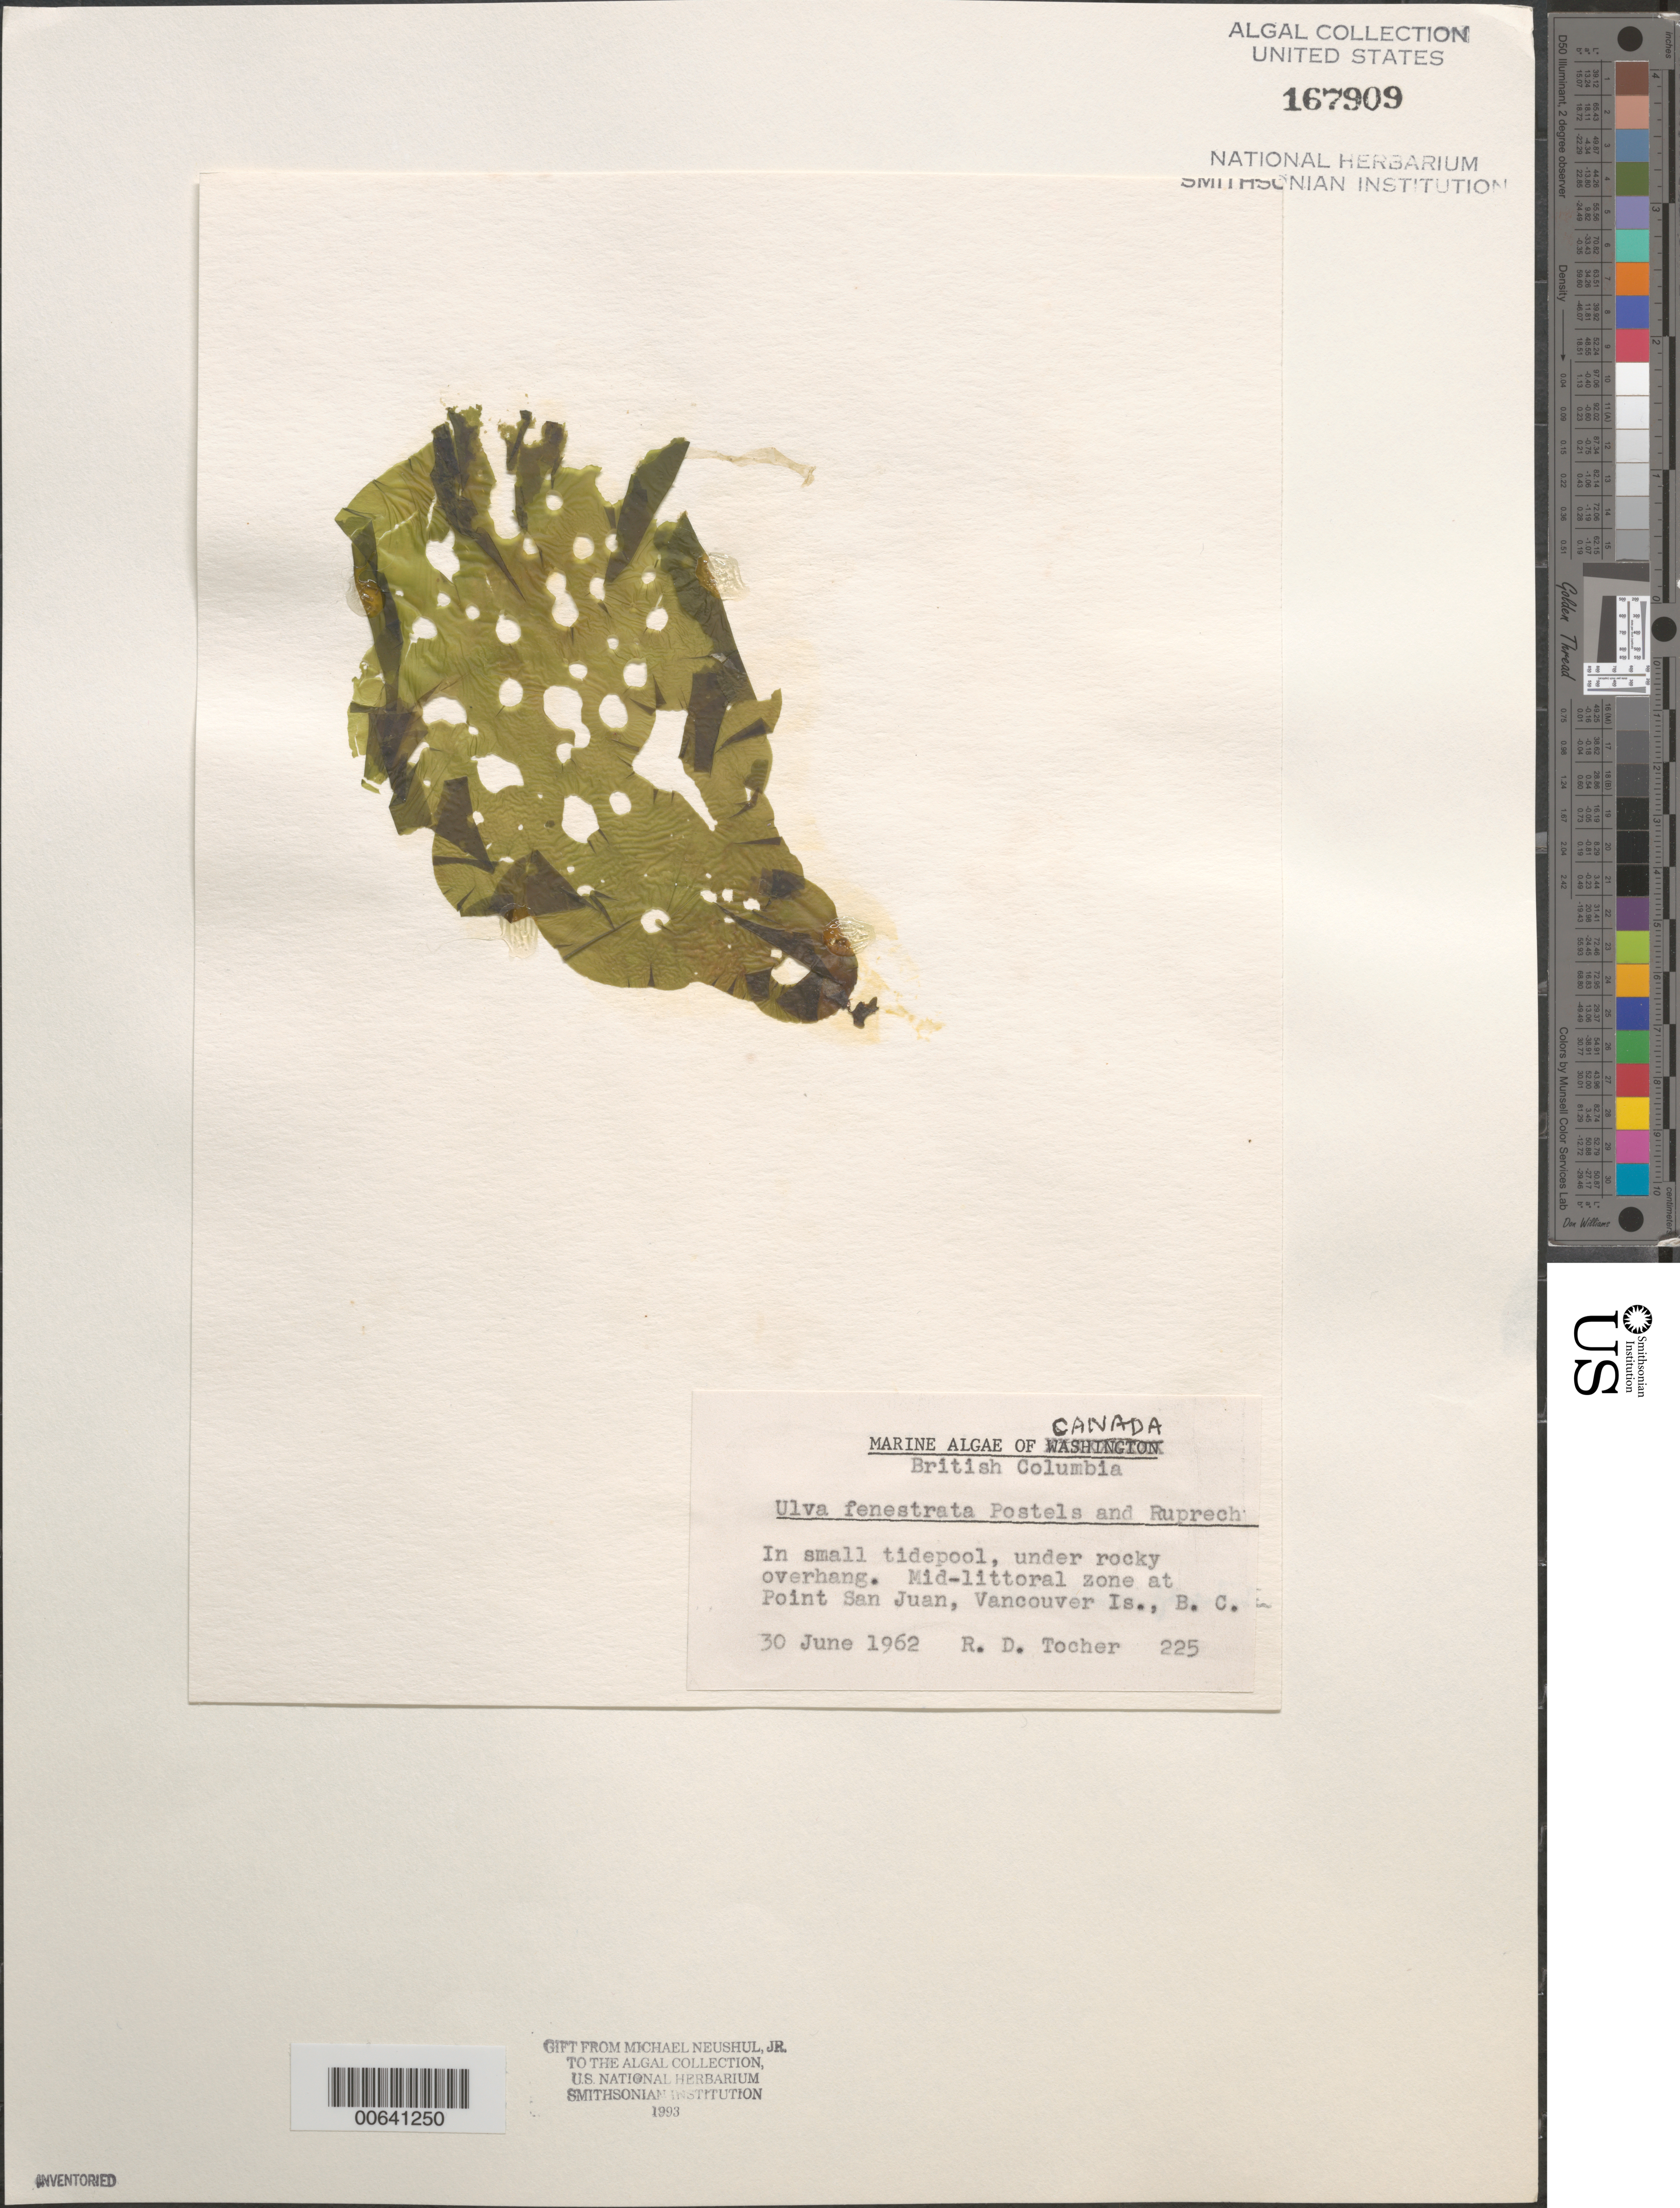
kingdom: Plantae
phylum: Chlorophyta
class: Ulvophyceae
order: Ulvales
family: Ulvaceae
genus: Ulva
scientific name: Ulva fenestrata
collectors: R. Tocher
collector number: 225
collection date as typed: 30 Jun 1962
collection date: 1962-06-30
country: Canada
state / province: British Columbia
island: Vancouver Island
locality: Point San Juan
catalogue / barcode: US 167909